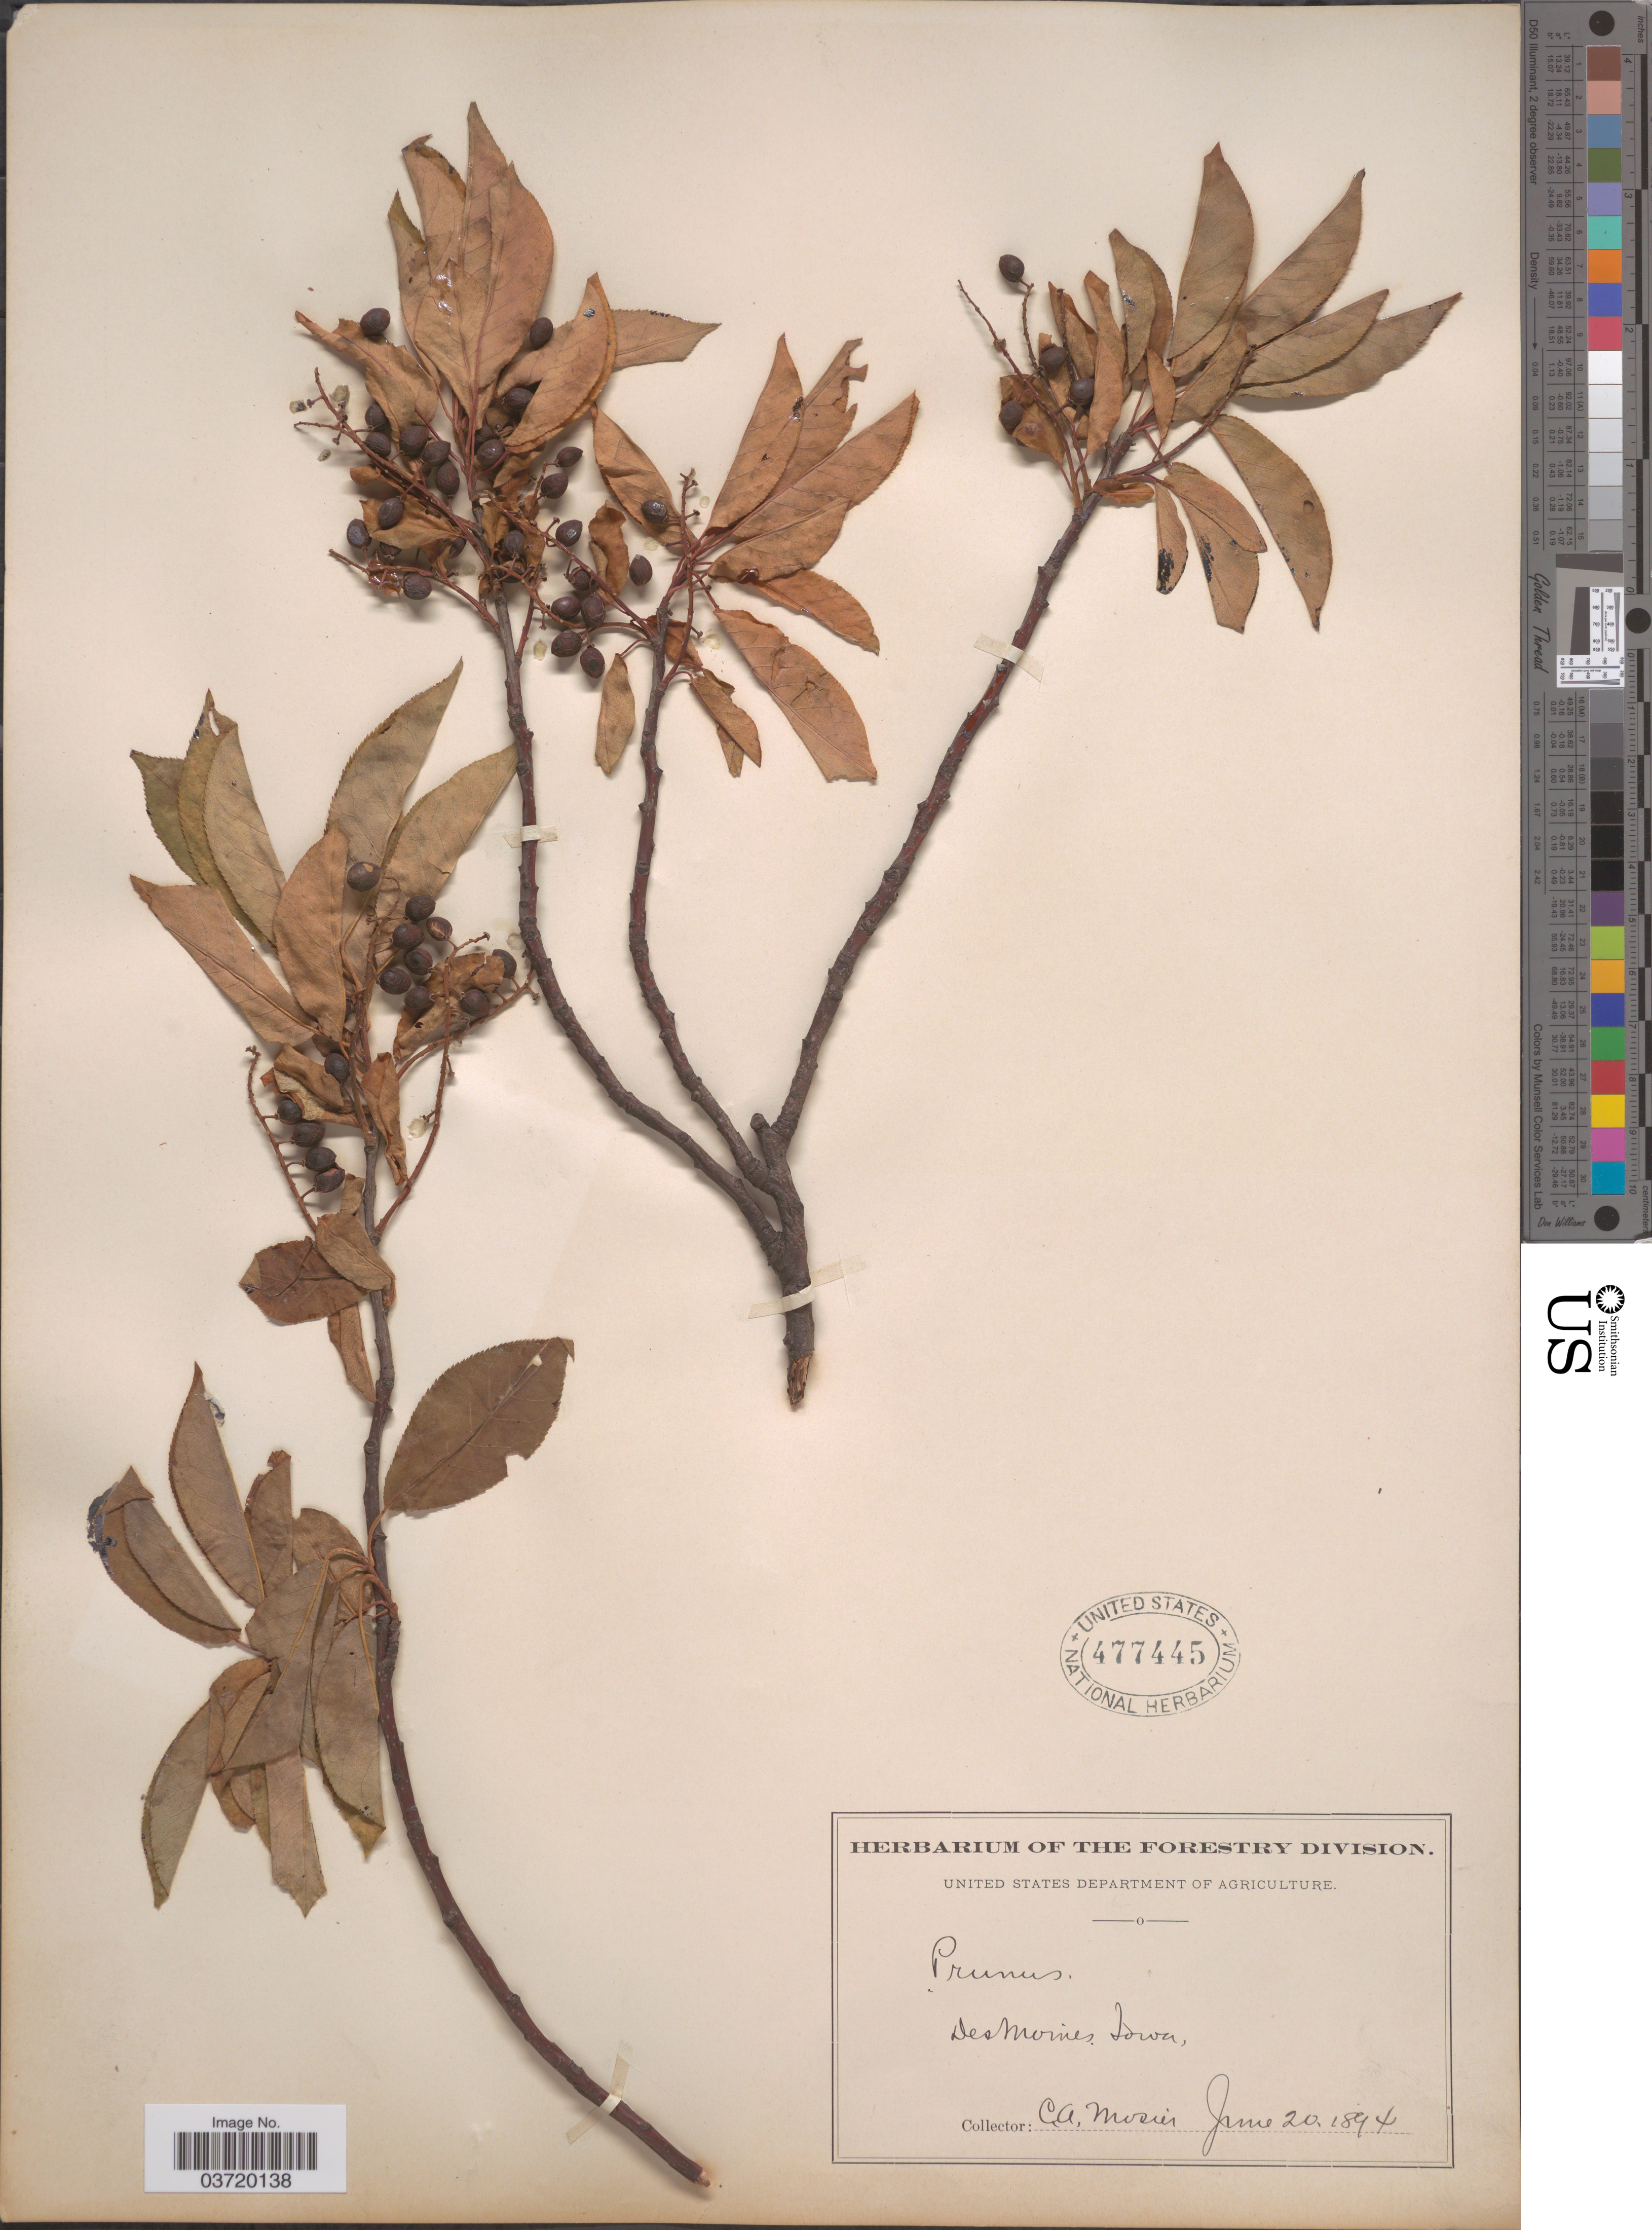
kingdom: Plantae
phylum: Tracheophyta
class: Magnoliopsida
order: Rosales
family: Rosaceae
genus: Prunus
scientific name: Prunus sp.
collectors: C. A. Mosier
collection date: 1894-06-20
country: United States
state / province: Iowa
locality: Des Moines.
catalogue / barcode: US 477445